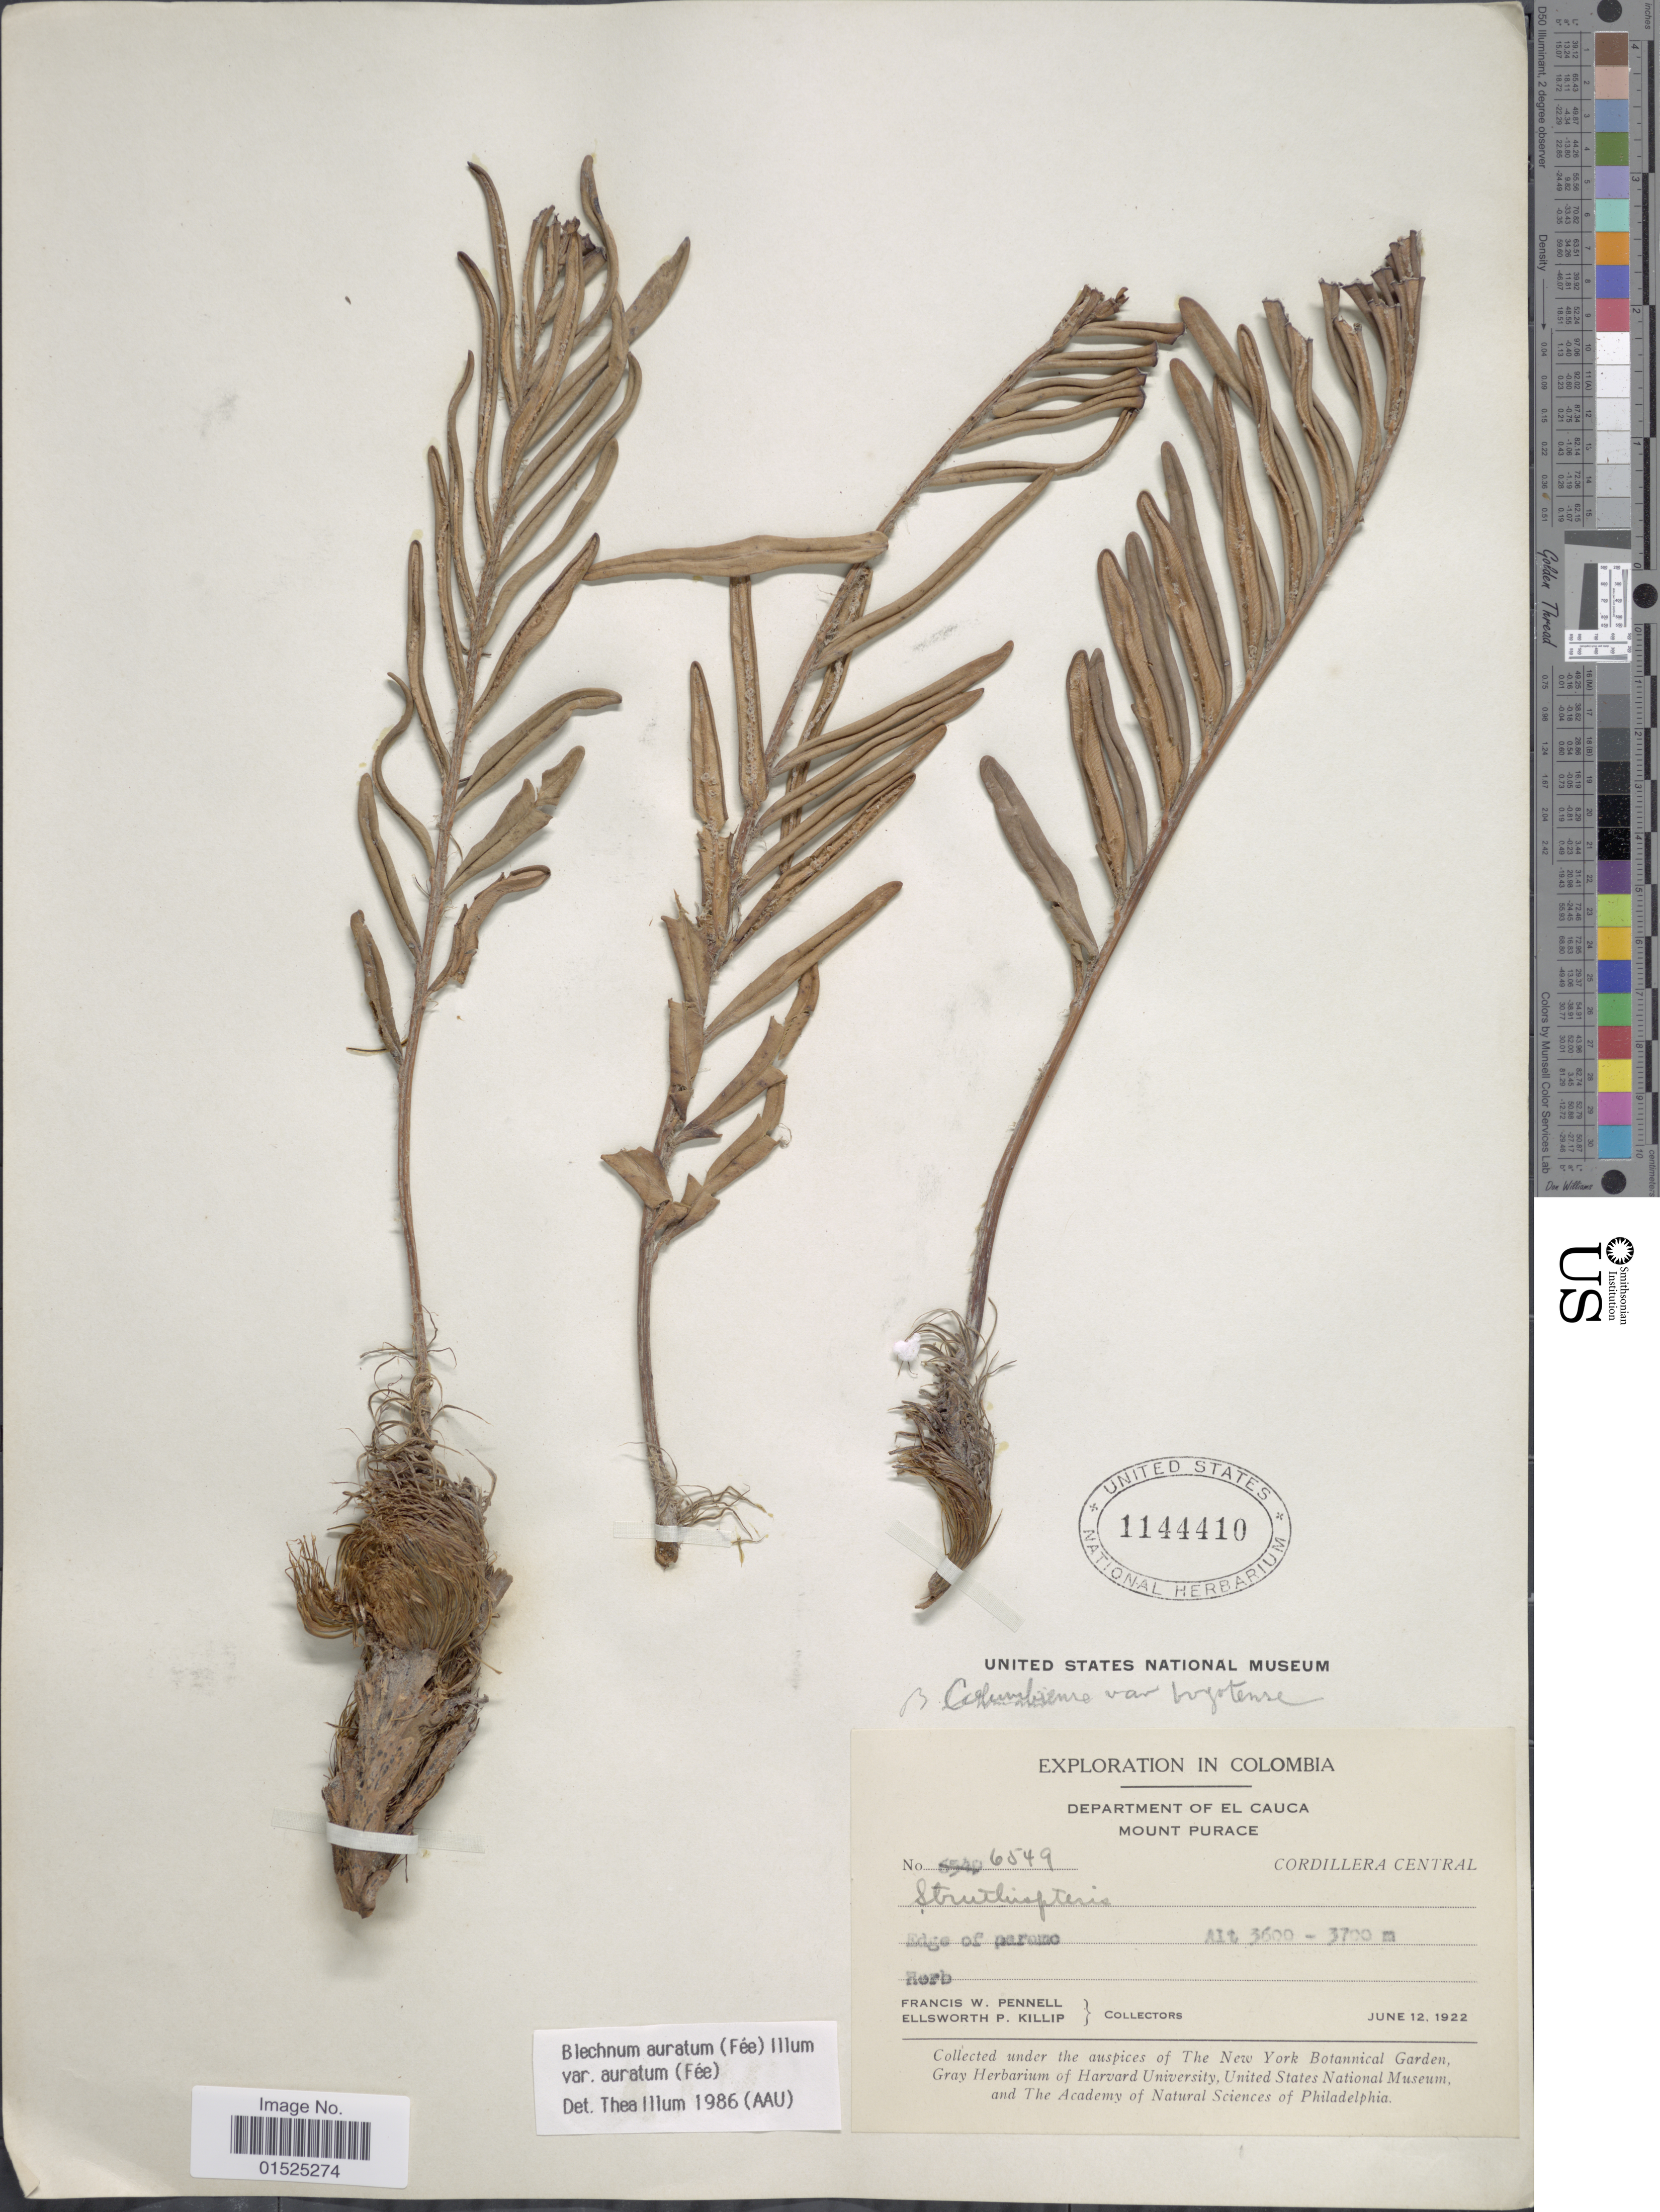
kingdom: Plantae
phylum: Tracheophyta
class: Polypodiopsida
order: Polypodiales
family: Blechnaceae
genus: Blechnum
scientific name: Blechnum auratum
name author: (Fée) R.M. Tryon & Stolze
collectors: F. W. Pennell & E. P. Killip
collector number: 6549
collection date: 1922-06-12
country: Colombia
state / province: Valle del Cauca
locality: Mount Purace, edge of paramo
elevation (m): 3600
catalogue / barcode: US 1144410